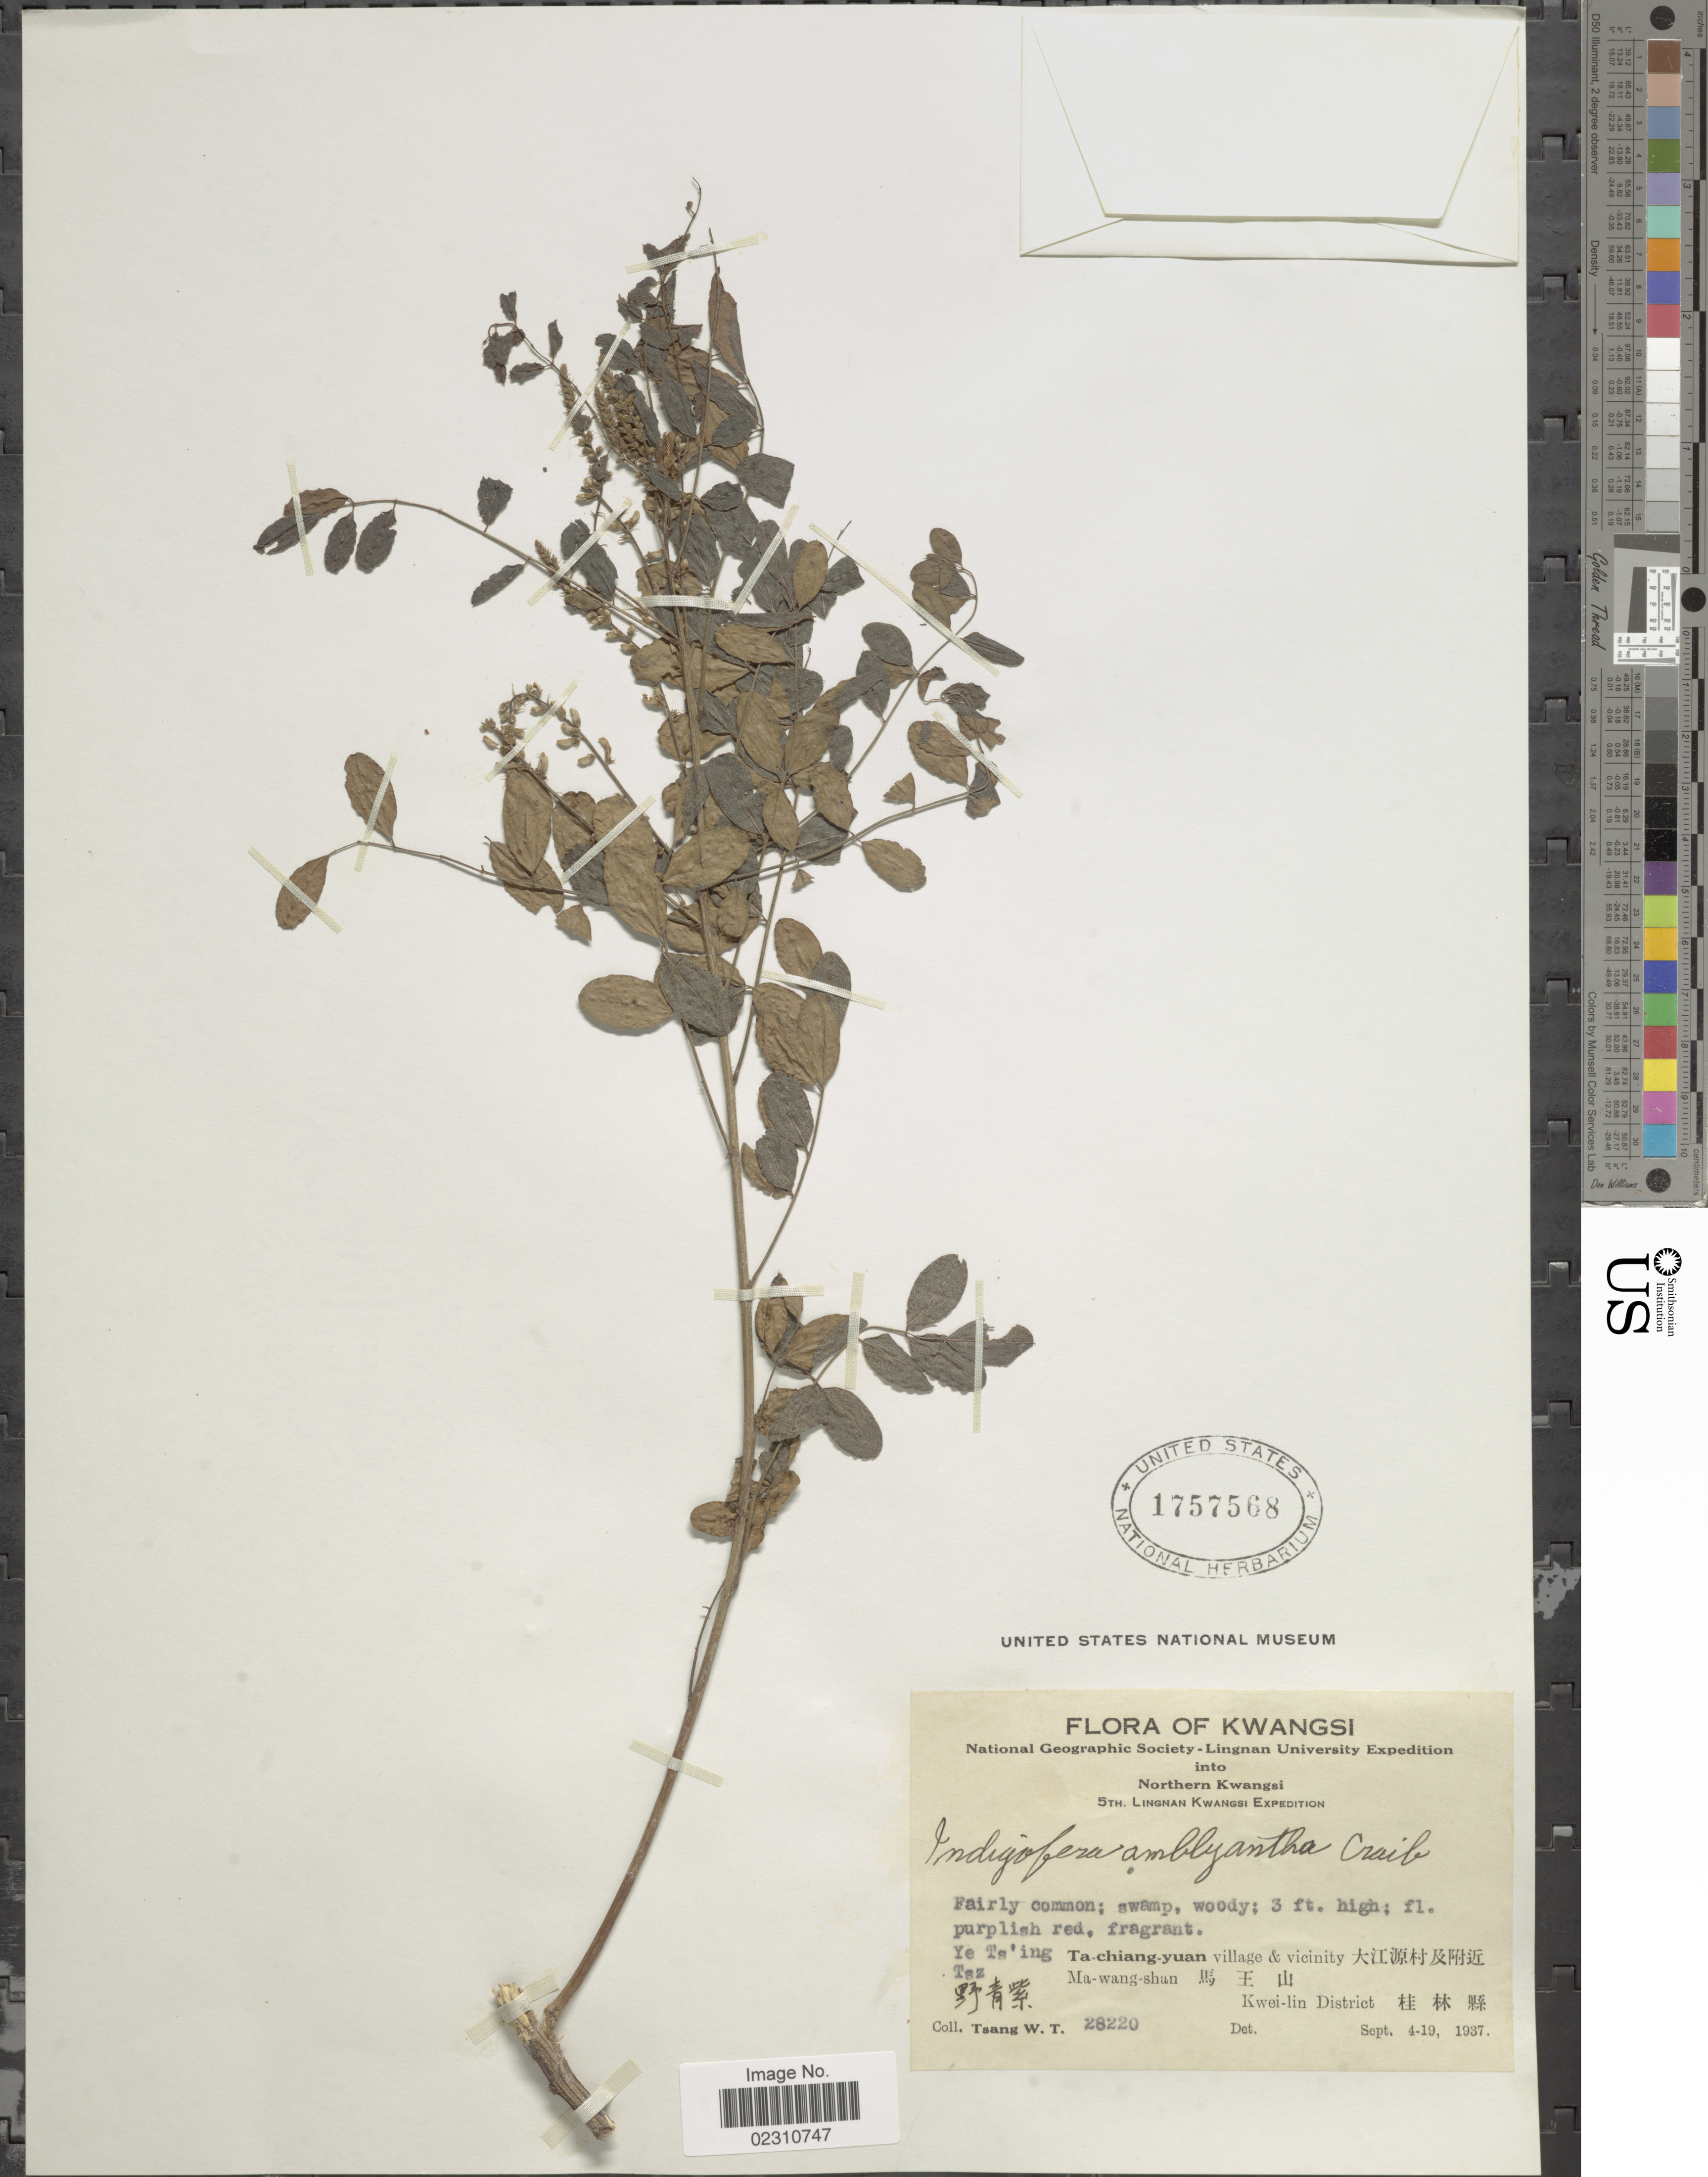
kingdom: Plantae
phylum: Tracheophyta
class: Magnoliopsida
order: Fabales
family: Fabaceae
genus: Indigofera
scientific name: Indigofera amblyantha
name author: Craib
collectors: W. T. Tsang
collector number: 28220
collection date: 1937-09-04/1937-09-19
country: China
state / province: Guangxi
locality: Kwasi,ta-chiang-yuan village 7 vicinity Ma-wang-shan . Northern Kwangsi.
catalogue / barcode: US 1757568